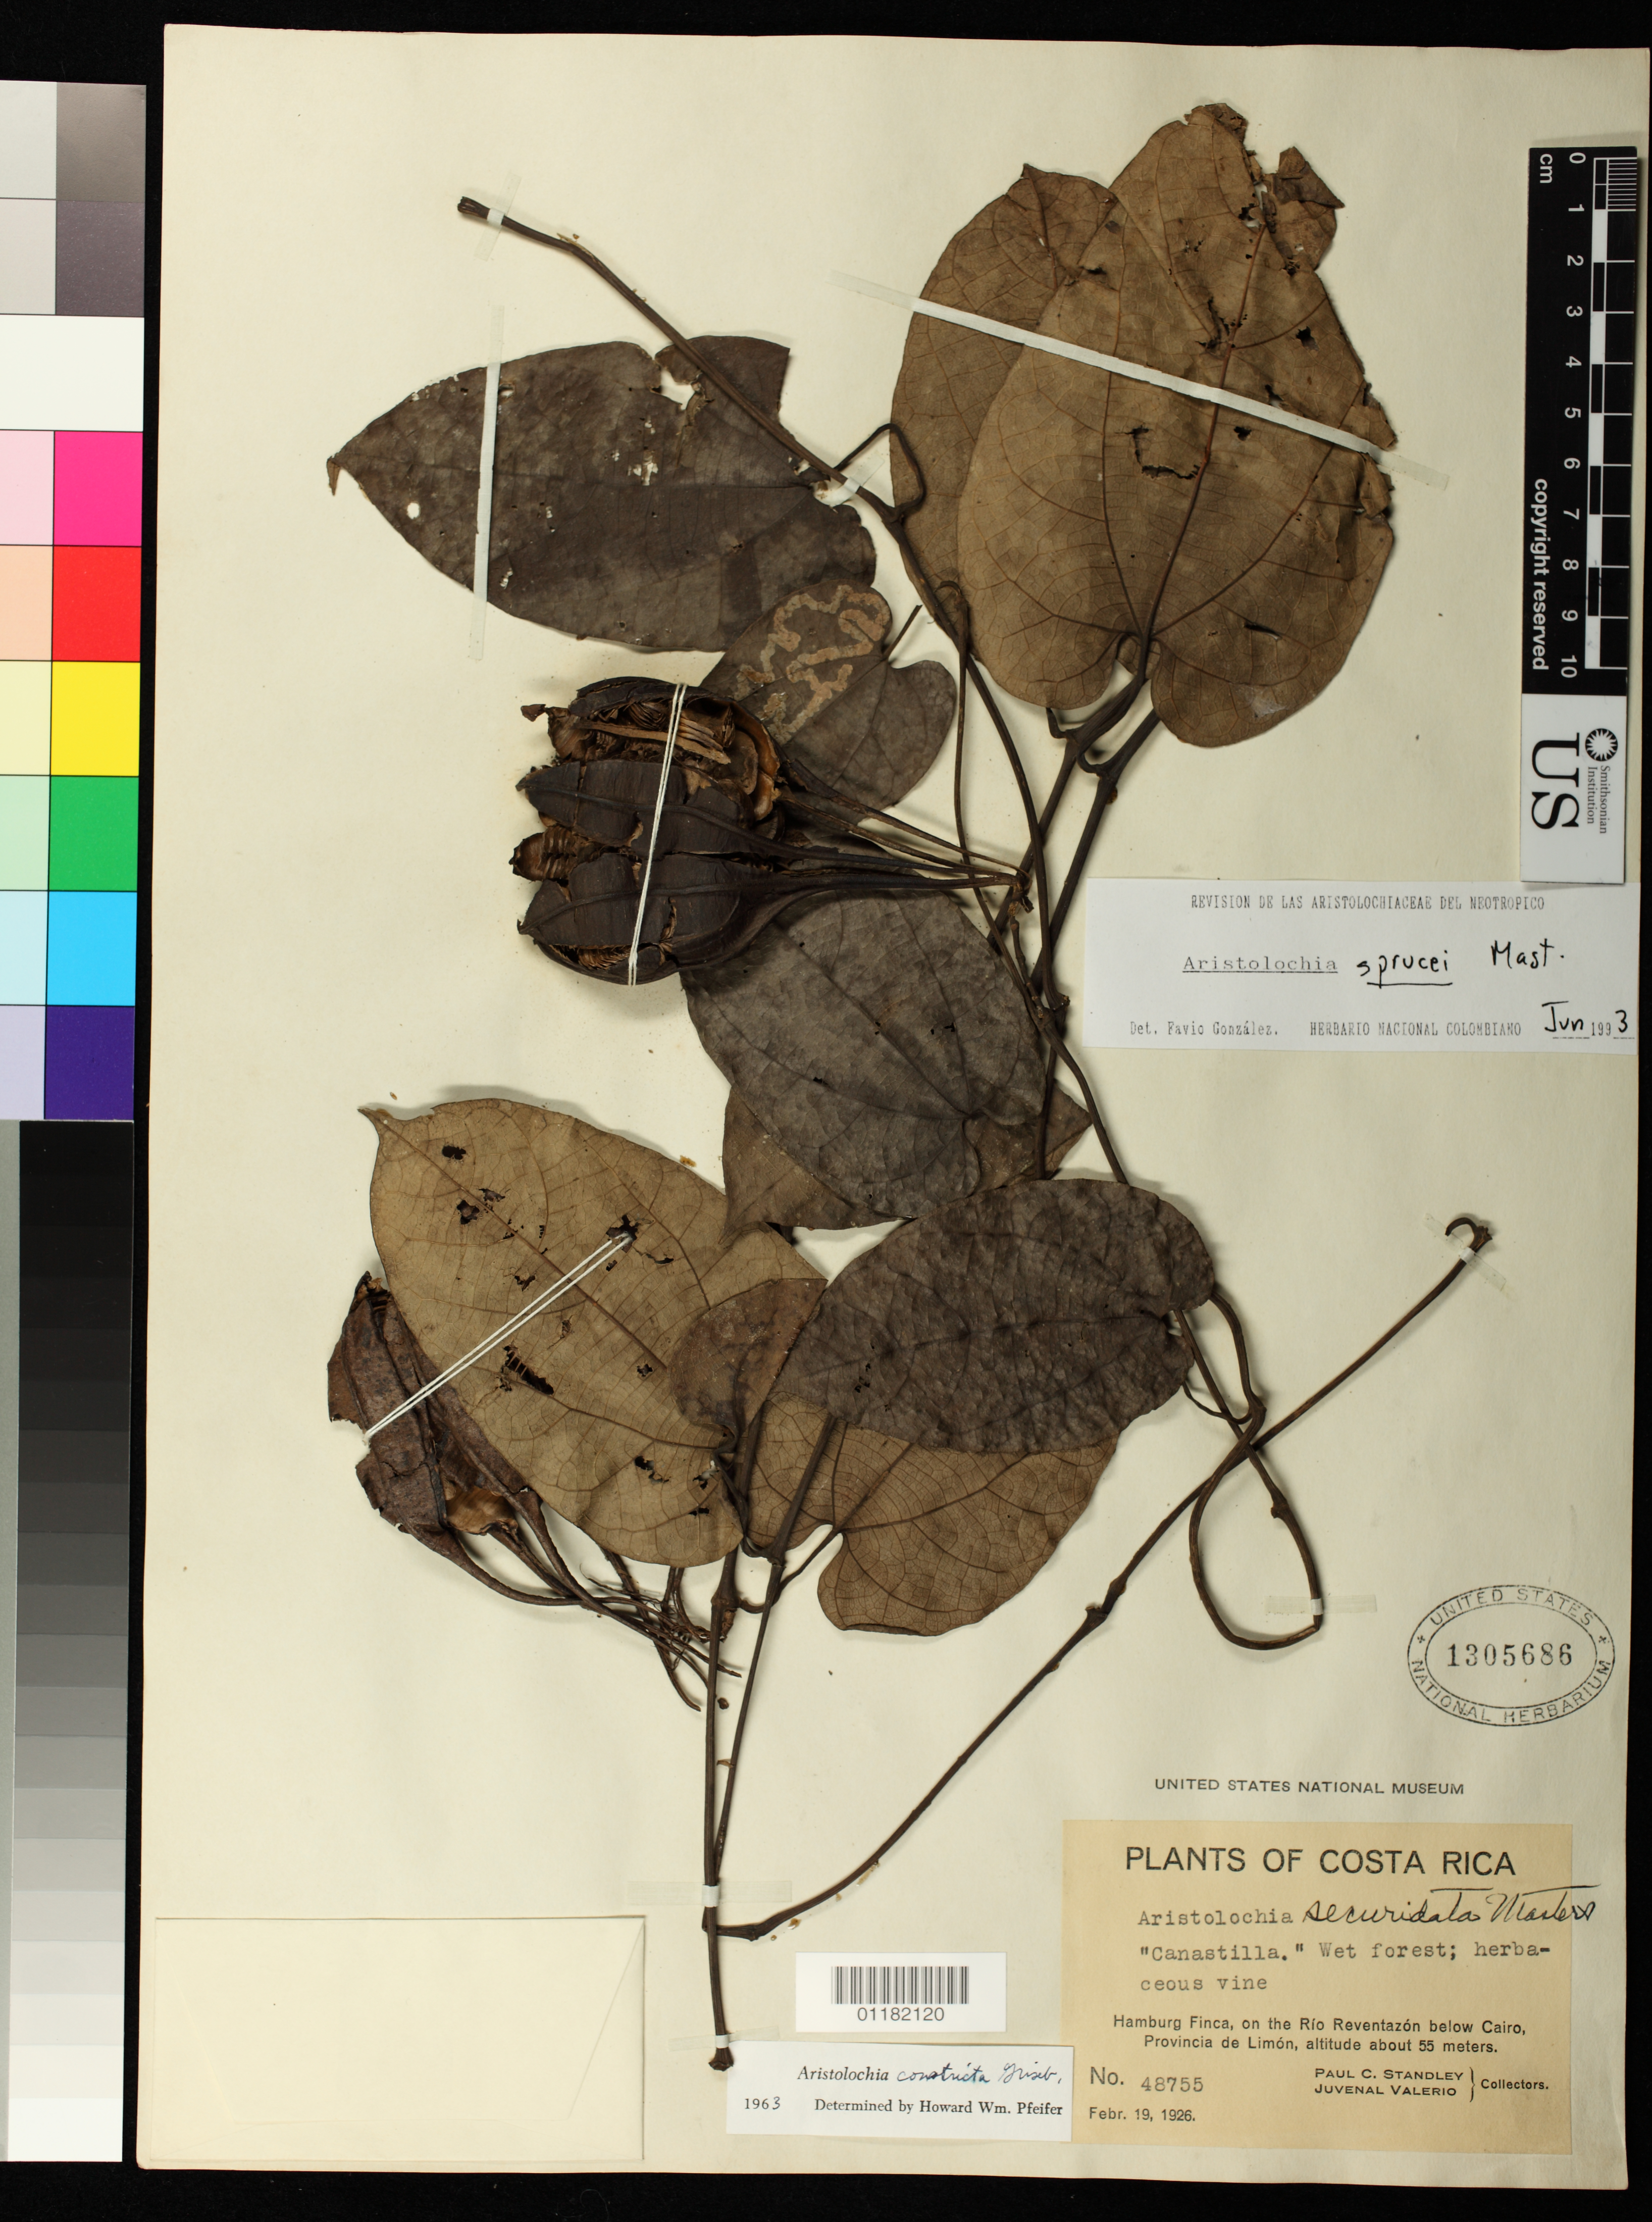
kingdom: Plantae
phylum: Tracheophyta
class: Magnoliopsida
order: Piperales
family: Aristolochiaceae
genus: Aristolochia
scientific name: Aristolochia constricta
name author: Griseb.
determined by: Jiménez, José Estaban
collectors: P. C. Standley & J. Valerio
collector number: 48755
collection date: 1926-02-19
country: Costa Rica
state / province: Limón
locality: Hamburg Finca, on the Rio Reventazón, below Cairo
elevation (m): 55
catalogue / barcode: US 1305686